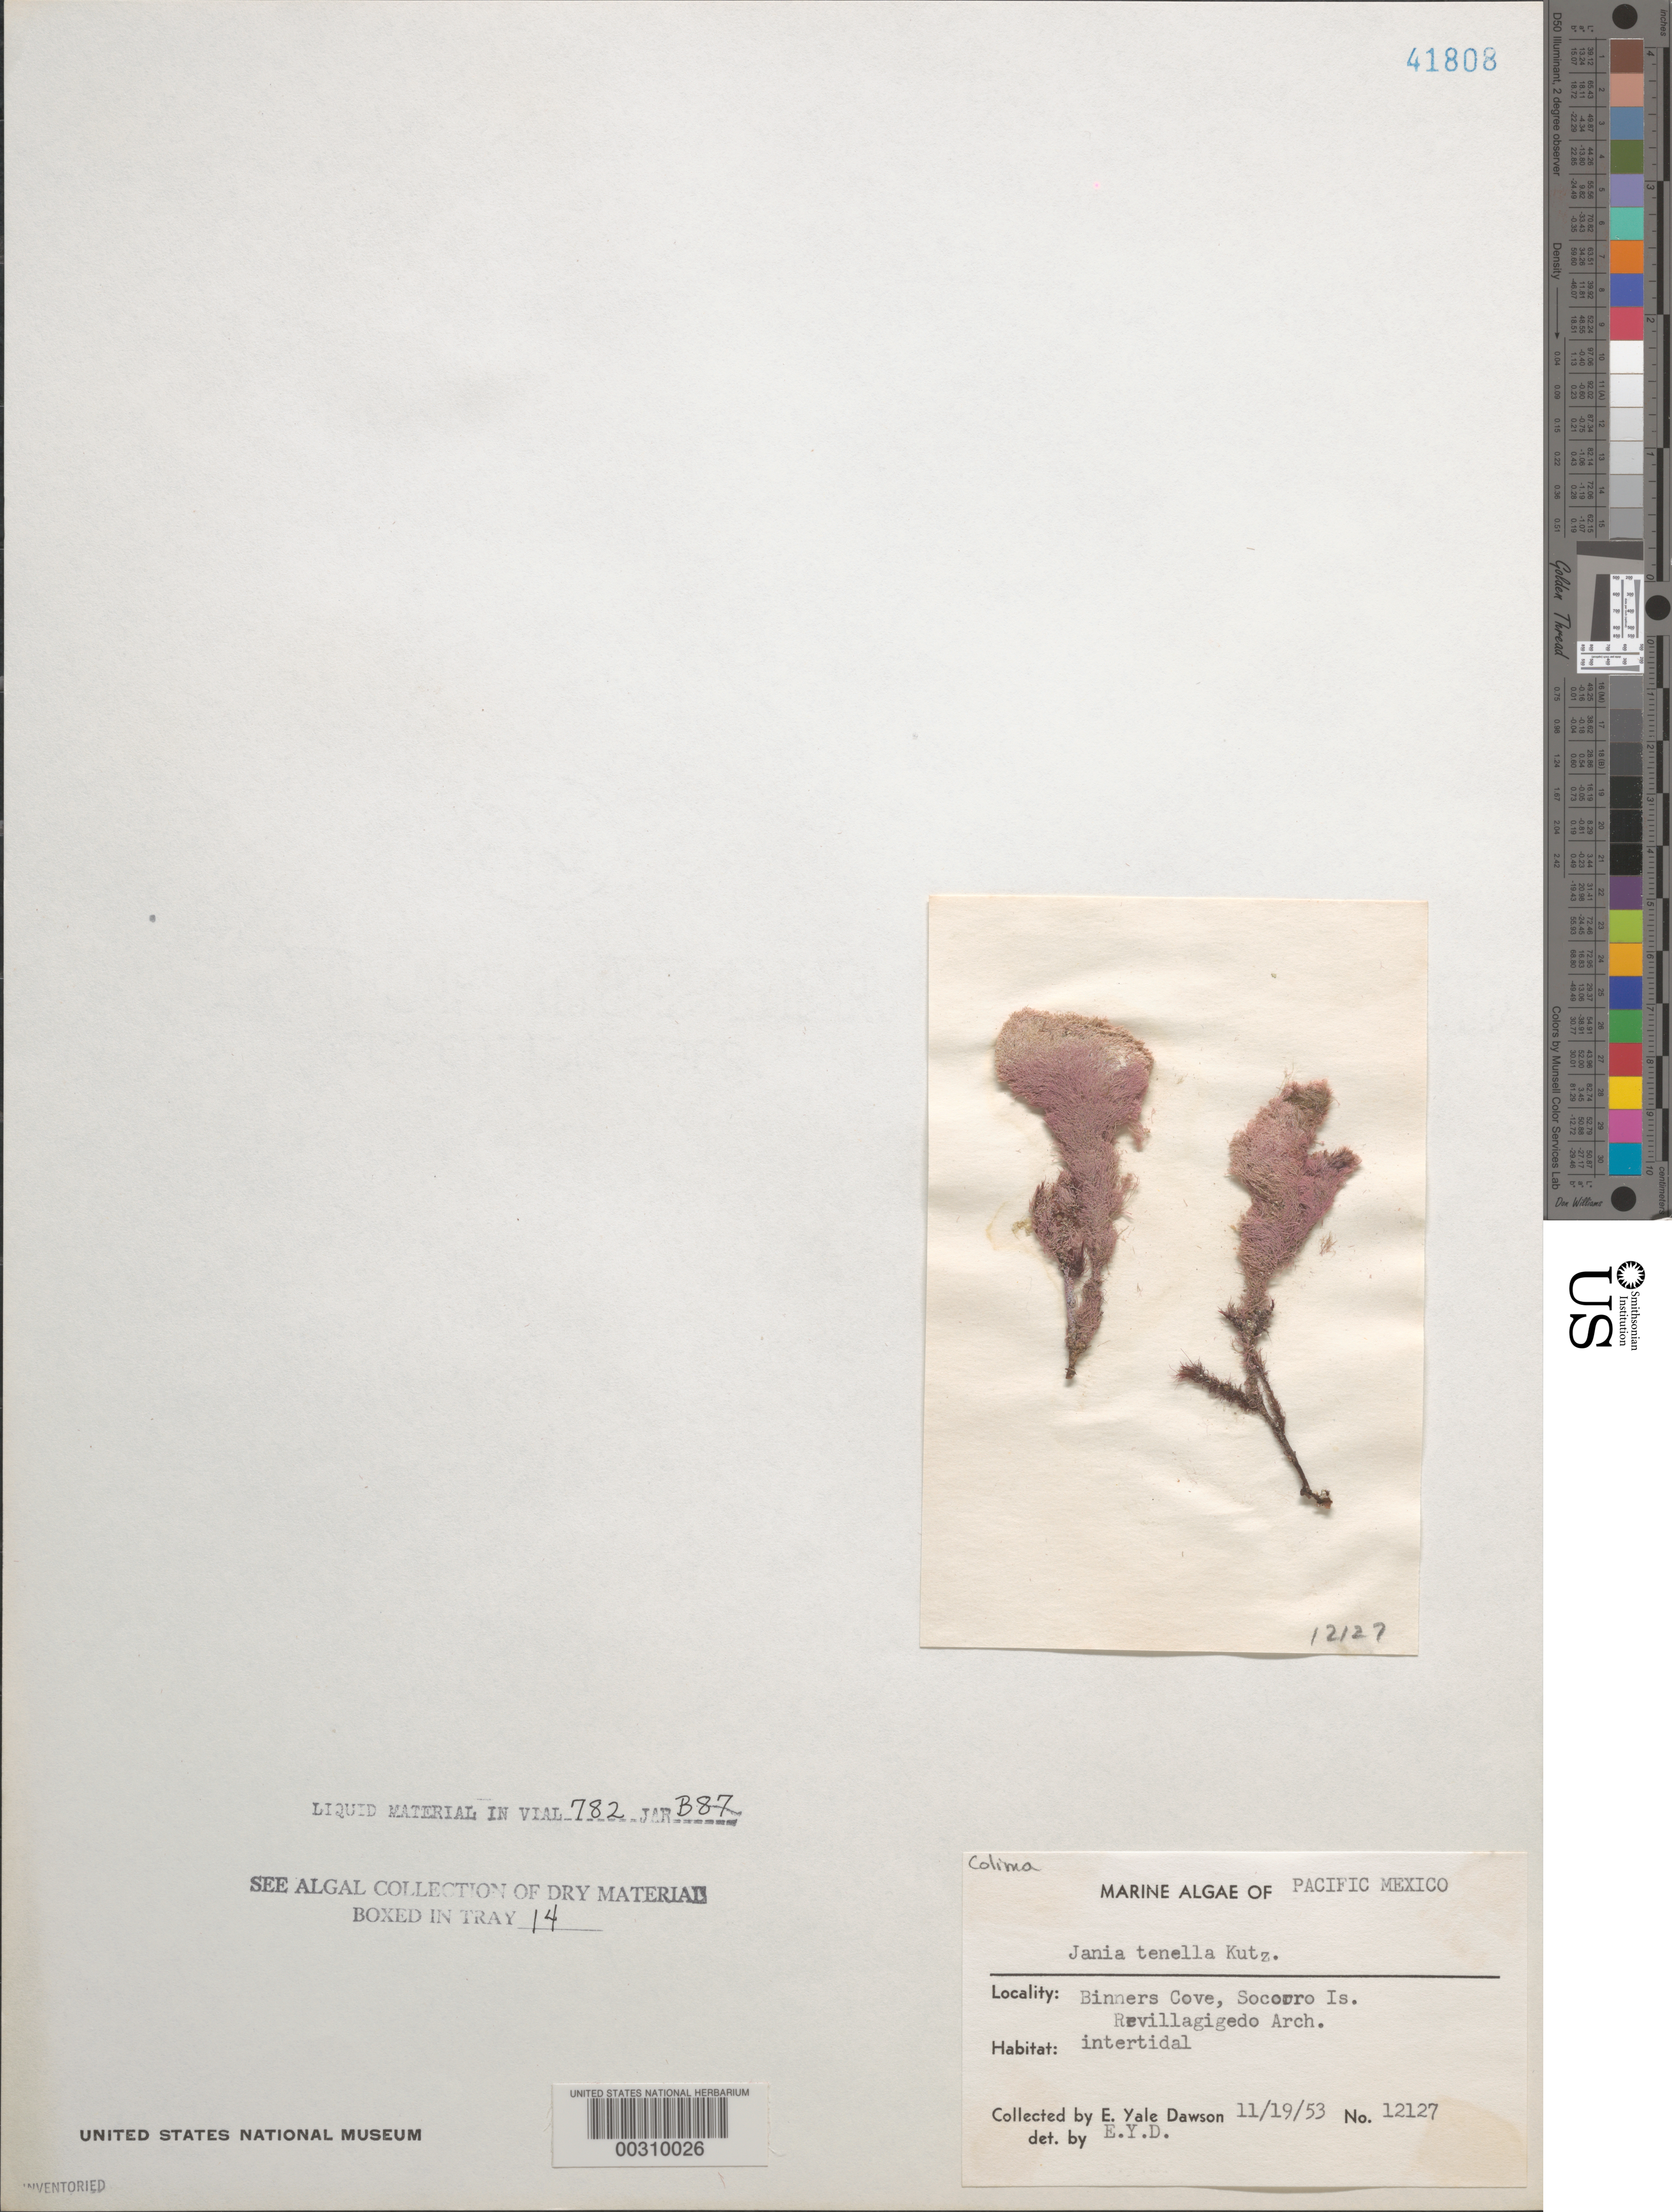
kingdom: Plantae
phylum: Rhodophyta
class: Florideophyceae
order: Corallinales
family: Corallinaceae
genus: Jania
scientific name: Jania tenella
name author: (Kütz.) Grunow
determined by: Dawson, E. Y.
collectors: E. Y. Dawson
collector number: EYD 12127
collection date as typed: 19 Nov 1953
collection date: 1953-11-19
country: Mexico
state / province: Colima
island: Isla Socorro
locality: Binners Cove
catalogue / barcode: US 41808